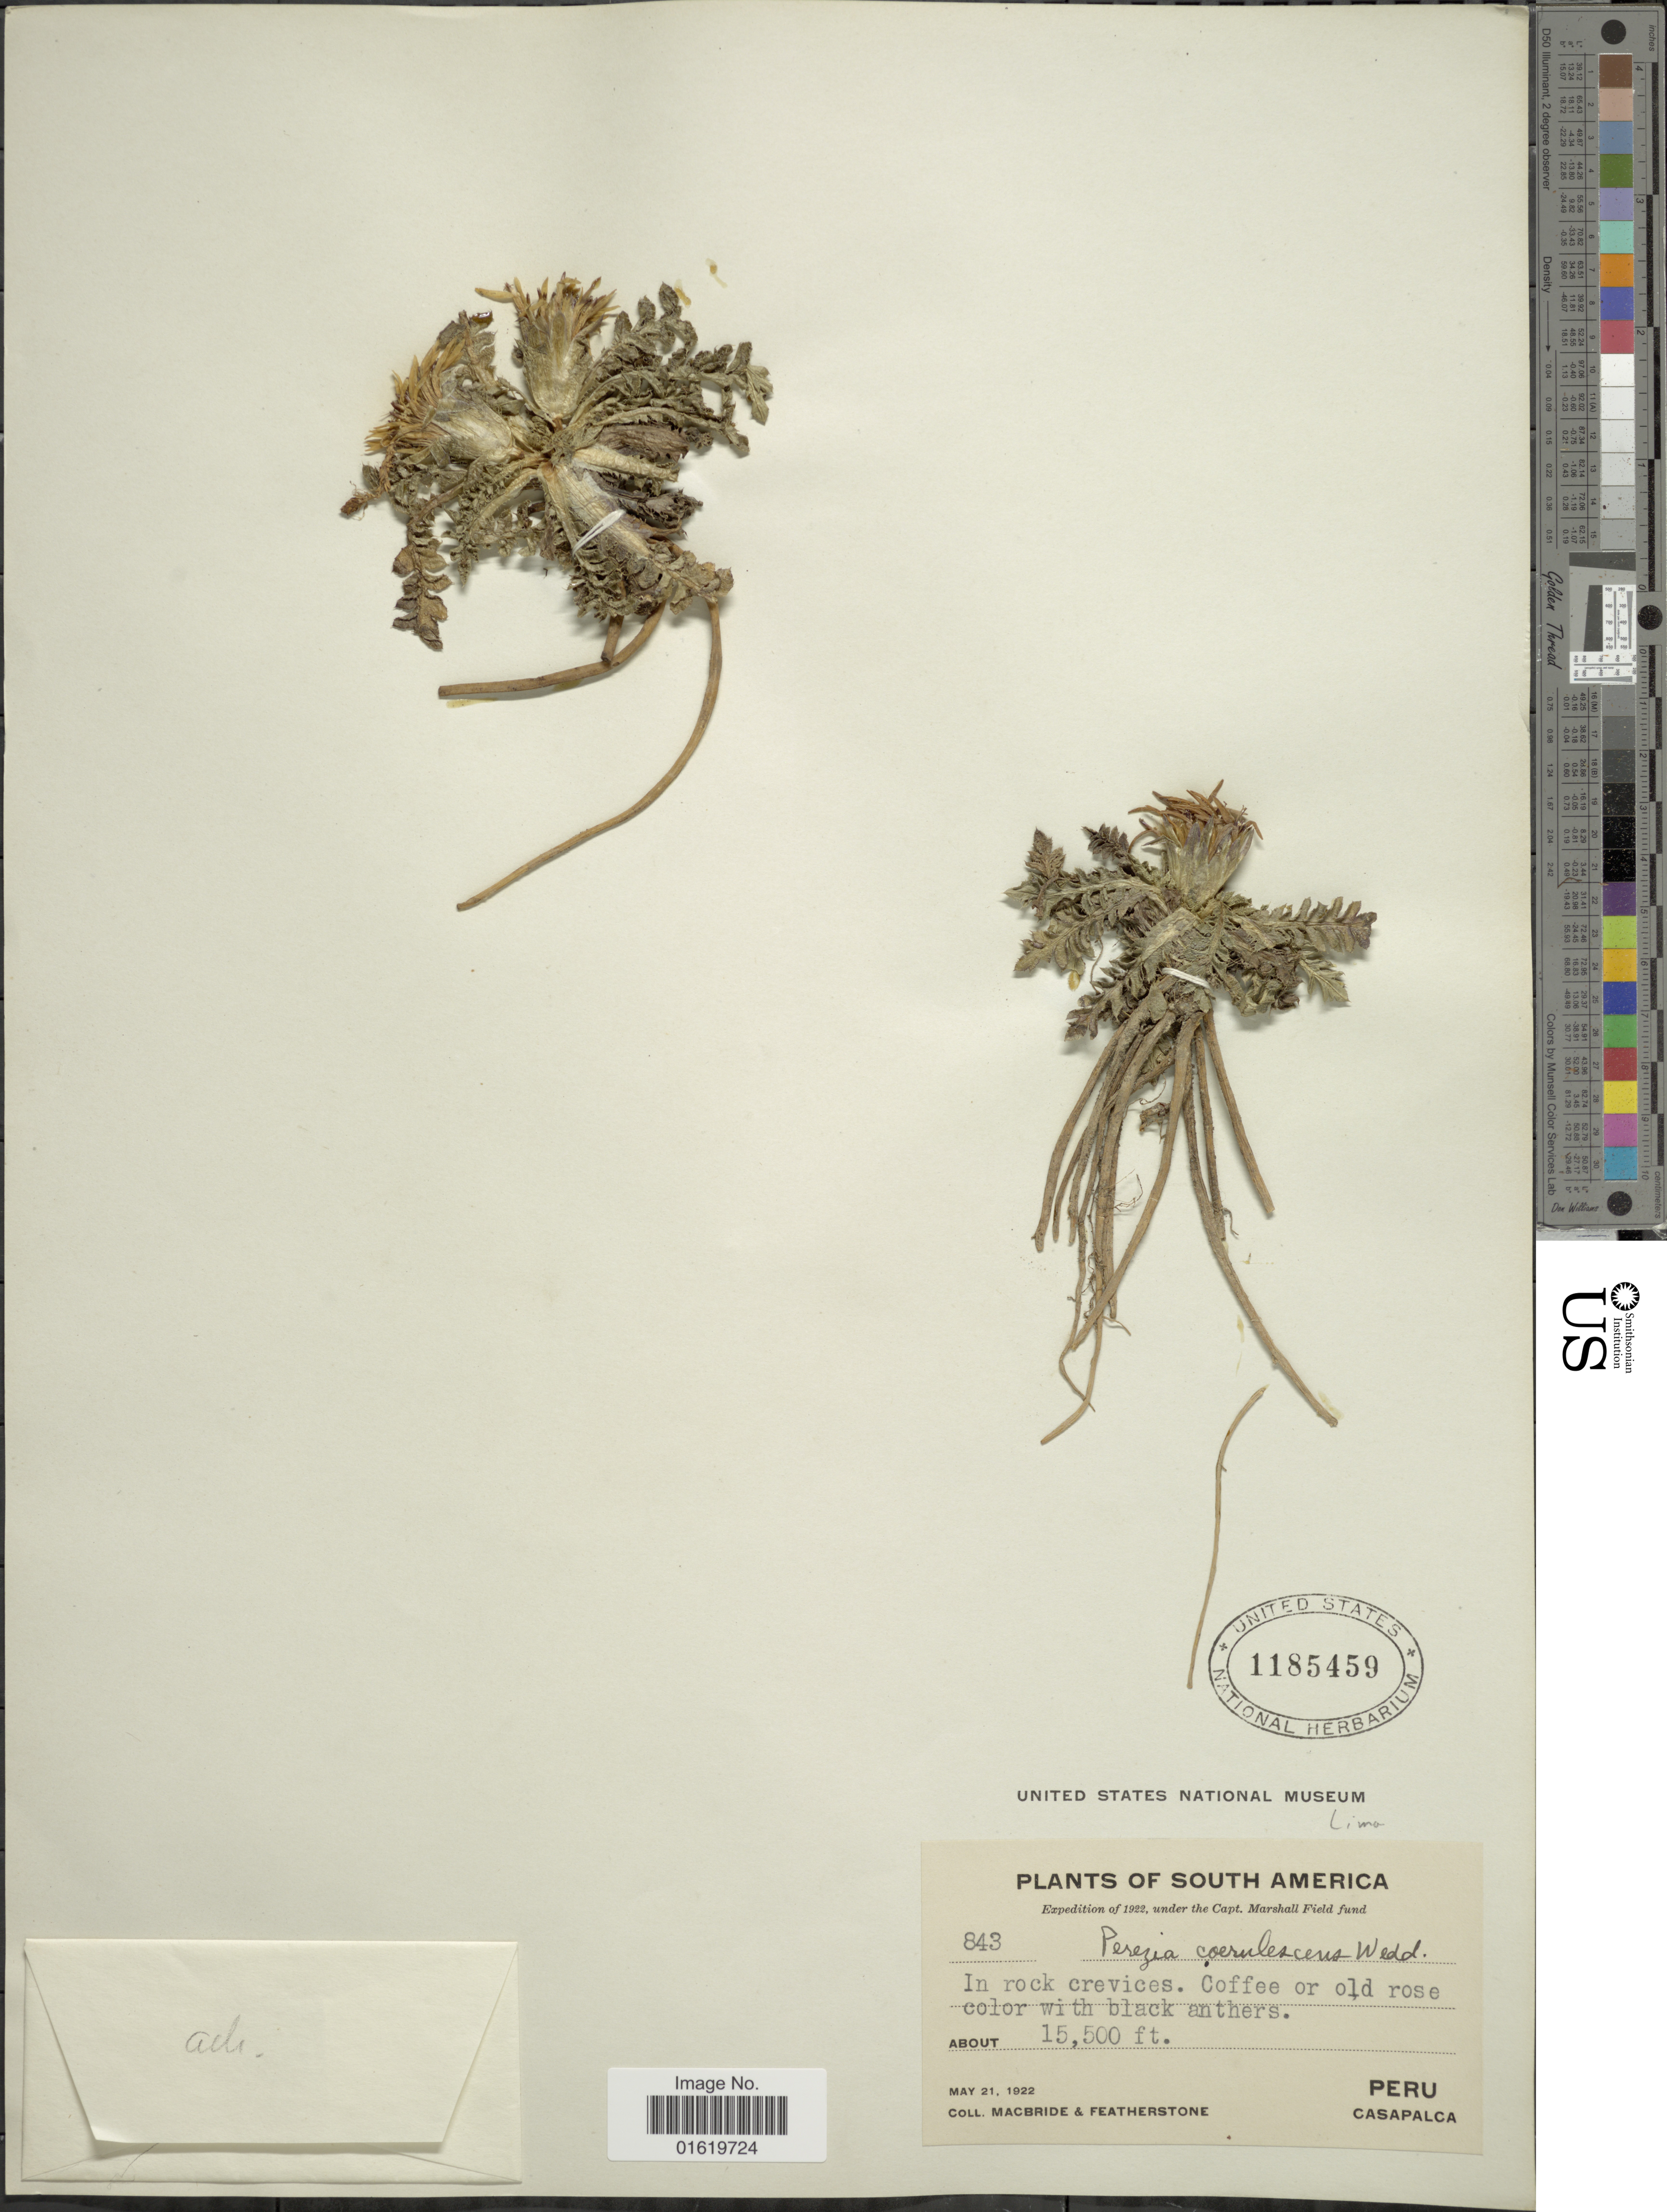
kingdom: Plantae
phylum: Tracheophyta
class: Magnoliopsida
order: Asterales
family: Asteraceae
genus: Perezia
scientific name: Perezia pinnatifida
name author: (Humb. & Bonpl.) Wedd.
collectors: Macbride, -- & -. Featherstone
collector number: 843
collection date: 1922-05-21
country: Peru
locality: Casapalca.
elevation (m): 4724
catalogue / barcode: US 1185459